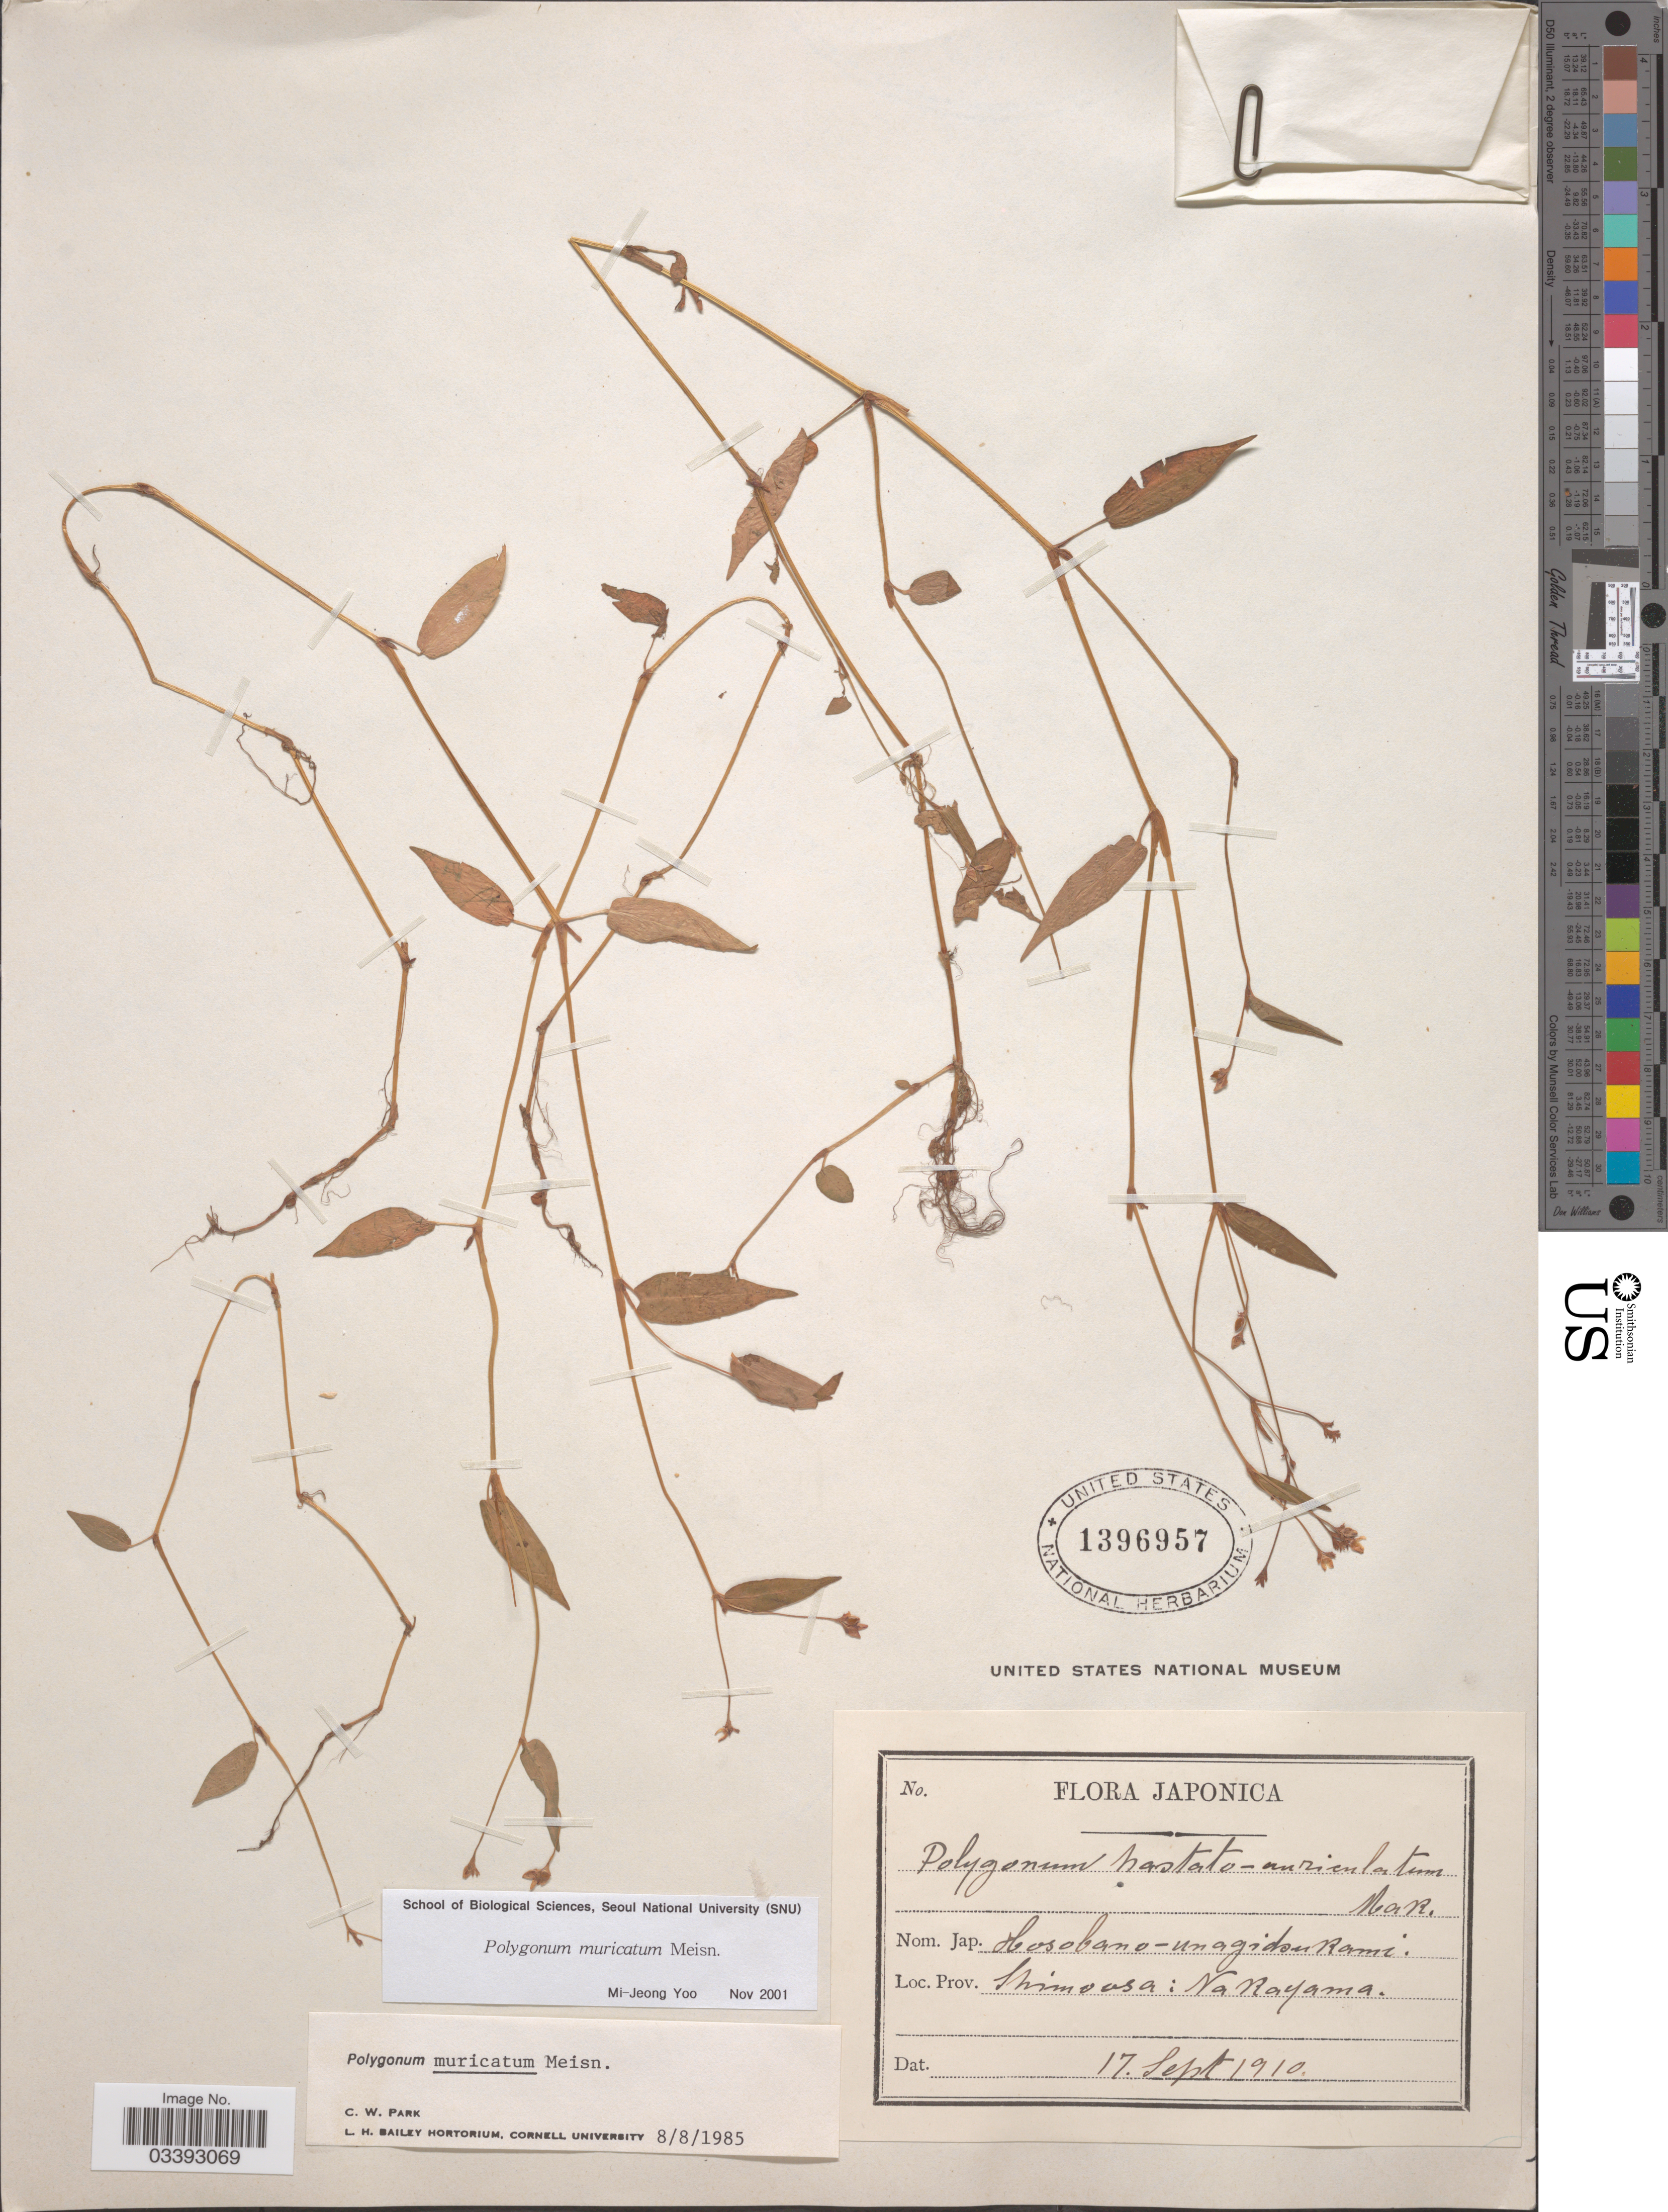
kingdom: Plantae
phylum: Tracheophyta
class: Magnoliopsida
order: Caryophyllales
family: Polygonaceae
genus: Polygonum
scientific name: Polygonum muricatum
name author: Meisn.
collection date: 1910-09-17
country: Japan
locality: Shimoosa: Nakayama.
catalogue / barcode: US 1396957